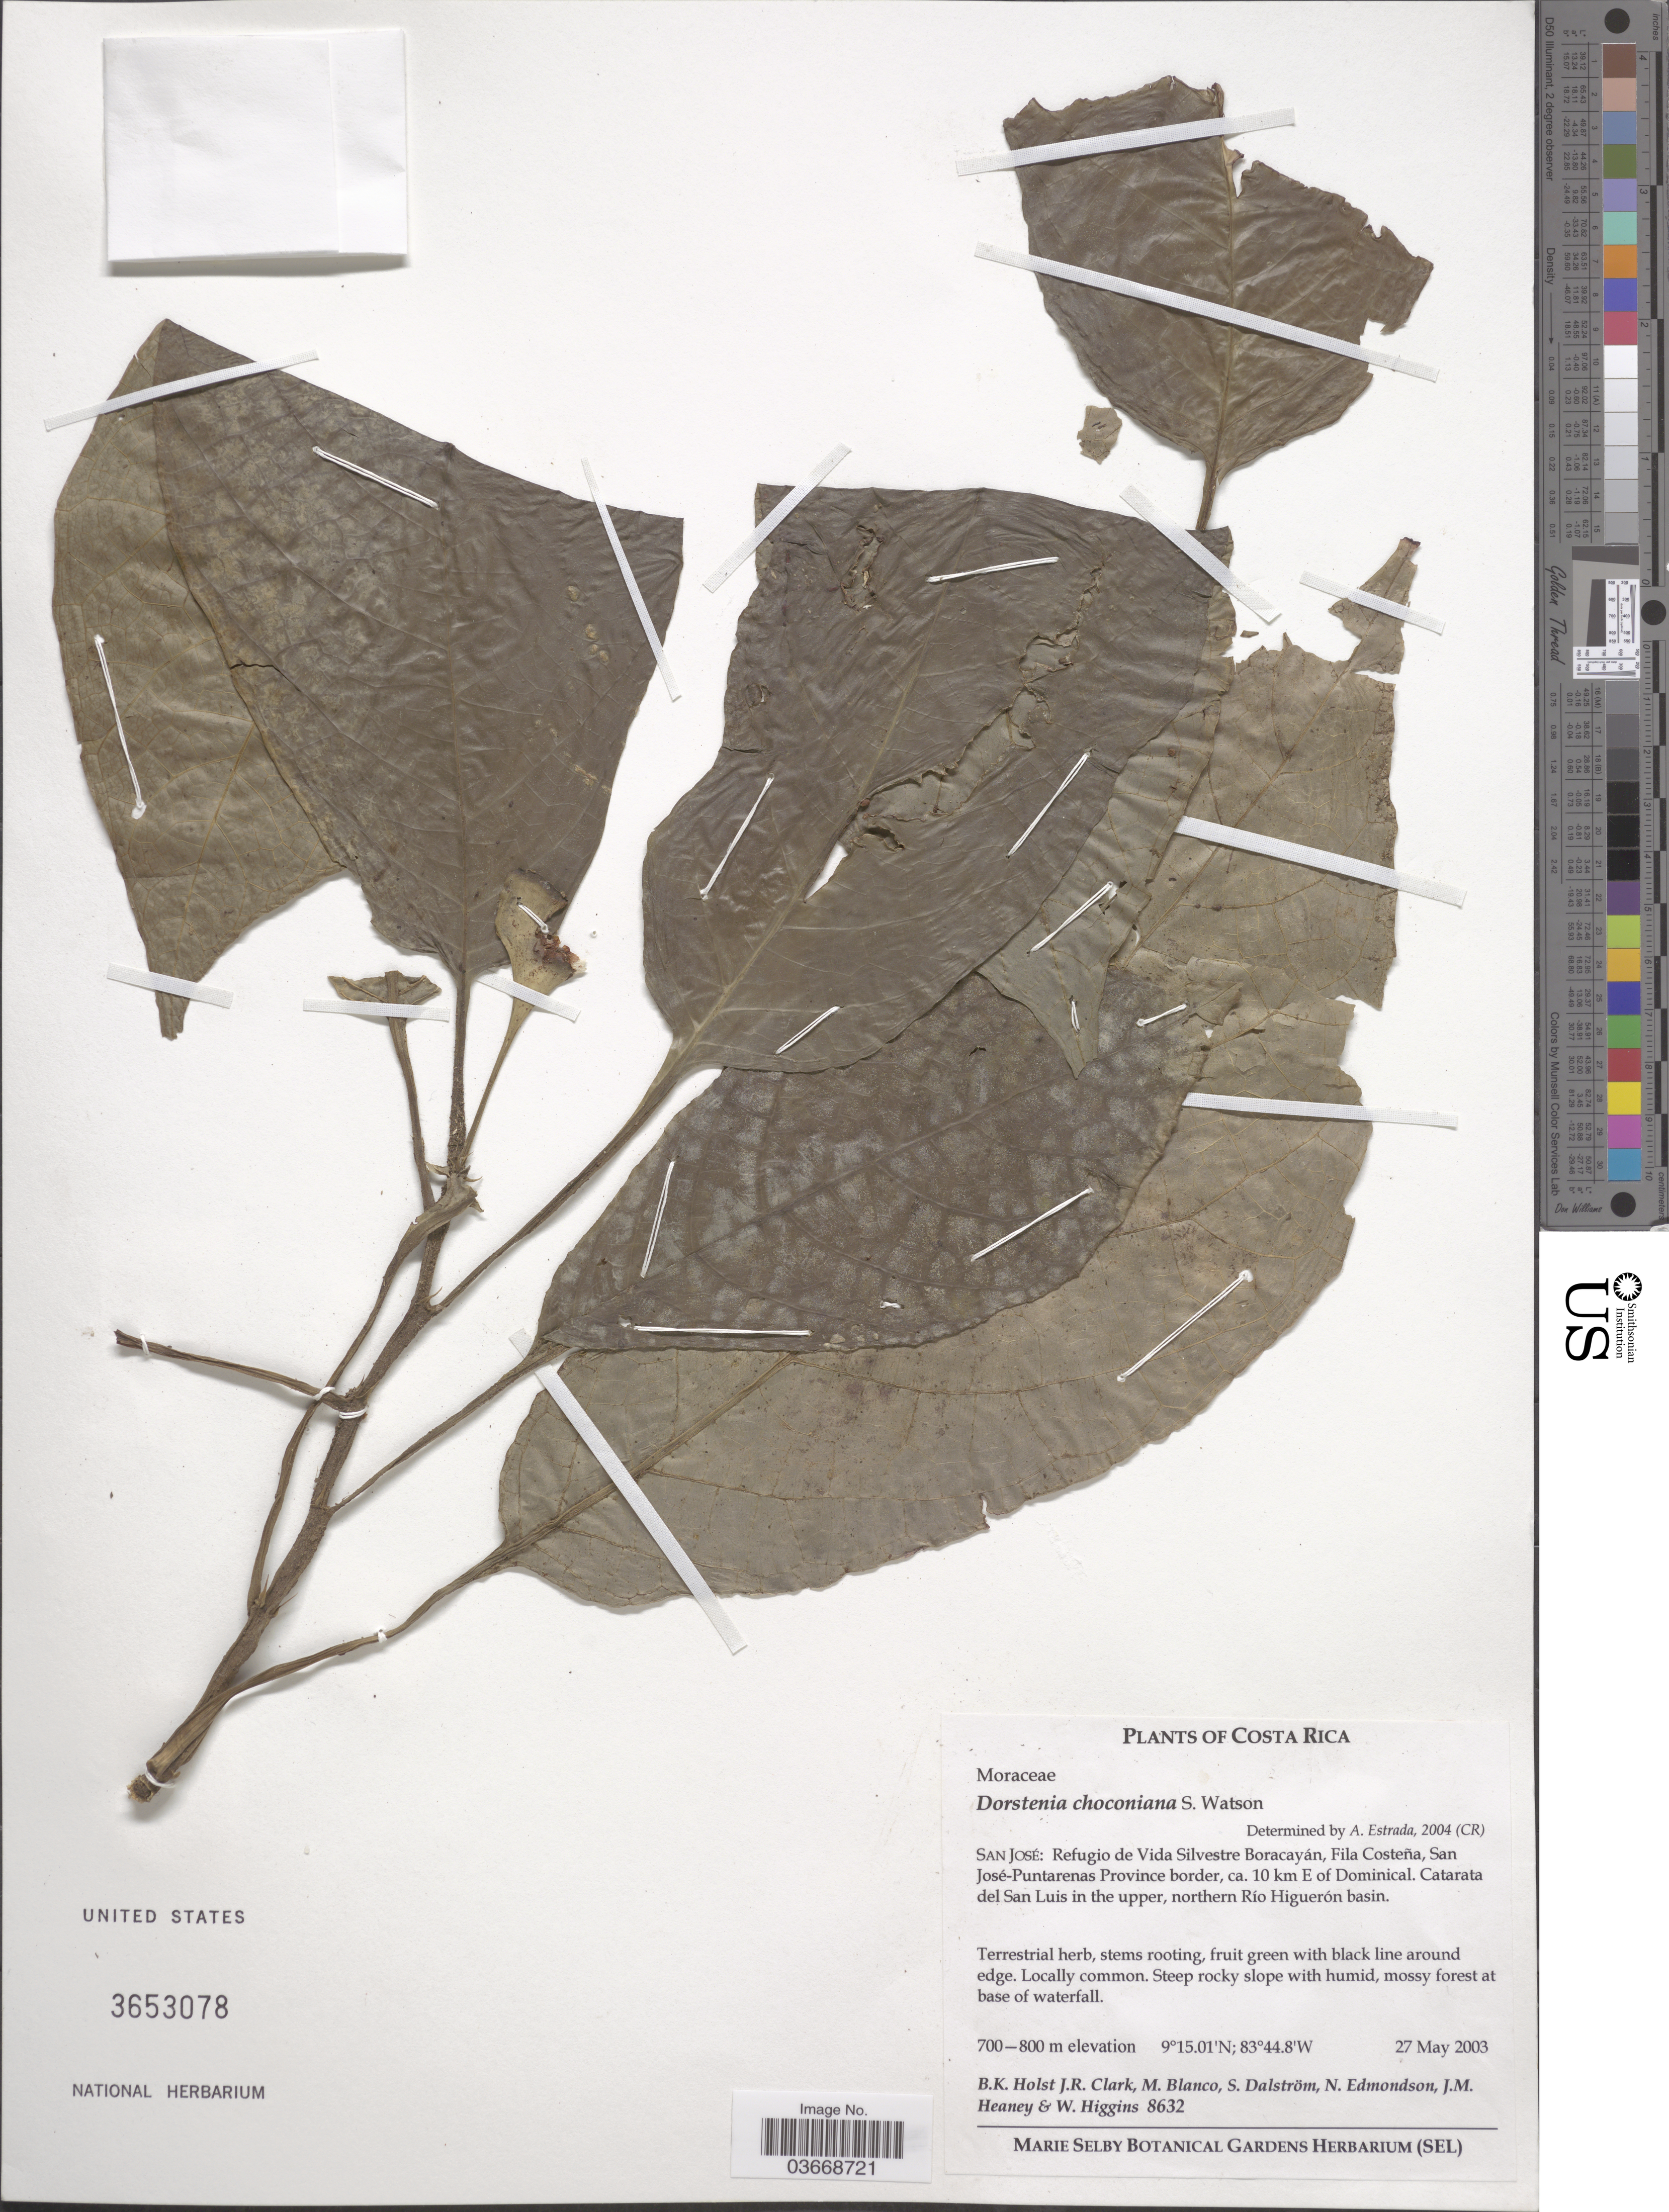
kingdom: Plantae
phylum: Tracheophyta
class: Magnoliopsida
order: Rosales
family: Moraceae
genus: Dorstenia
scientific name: Dorstenia choconiana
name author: S. Watson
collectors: B. Holst, J. R. Clark, M. Blanco, S. Dalström & et al.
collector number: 8632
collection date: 2003-05-27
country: Costa Rica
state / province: San José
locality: Refugio de Vida Silvestre Boracayán, Fila Costeña, San José-Puntarenas Province border, ca. 10 km E of Dominical. Catarata del San Luis in the upper, northern Río Higuerón basin.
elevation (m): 700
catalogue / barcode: US 3653078